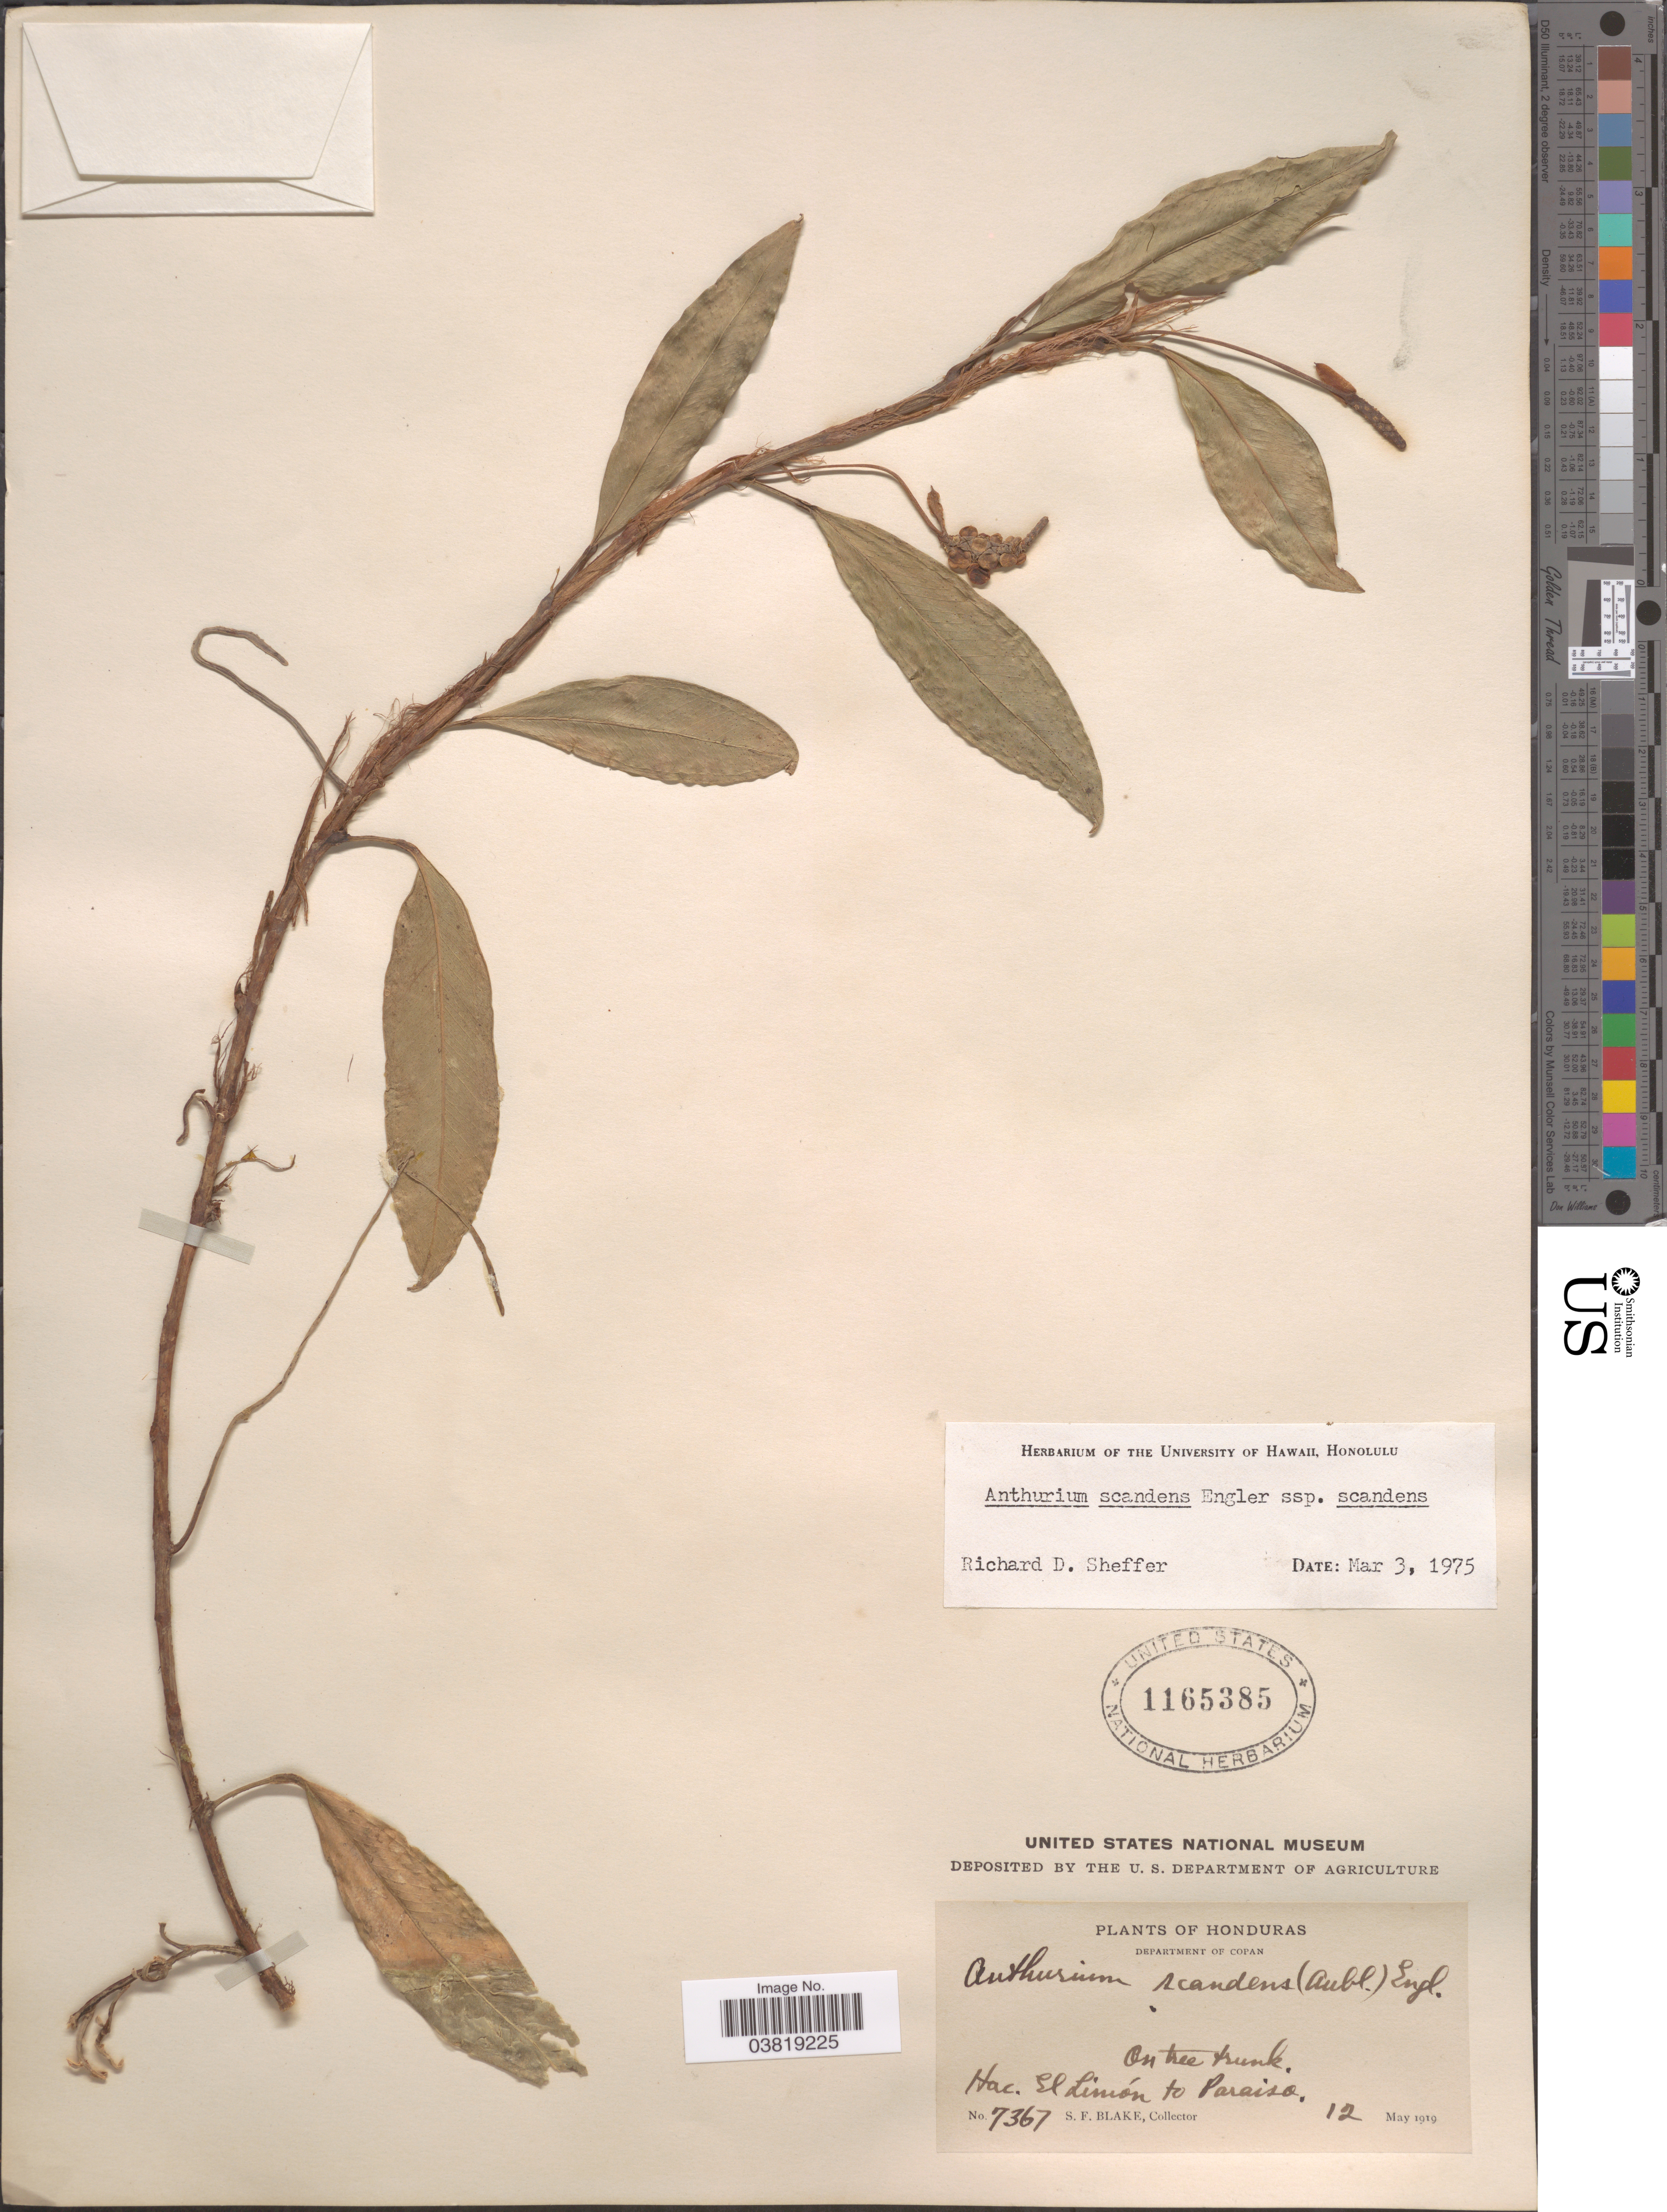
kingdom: Plantae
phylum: Tracheophyta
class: Liliopsida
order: Alismatales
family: Araceae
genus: Anthurium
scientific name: Anthurium scandens var. scandens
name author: (Aubl.) Engl.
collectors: S. Blake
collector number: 7367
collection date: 1919-05-12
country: Honduras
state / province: Copan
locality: Department of Copan. Hac. El Limón to Paraiso.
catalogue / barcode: US 1165385